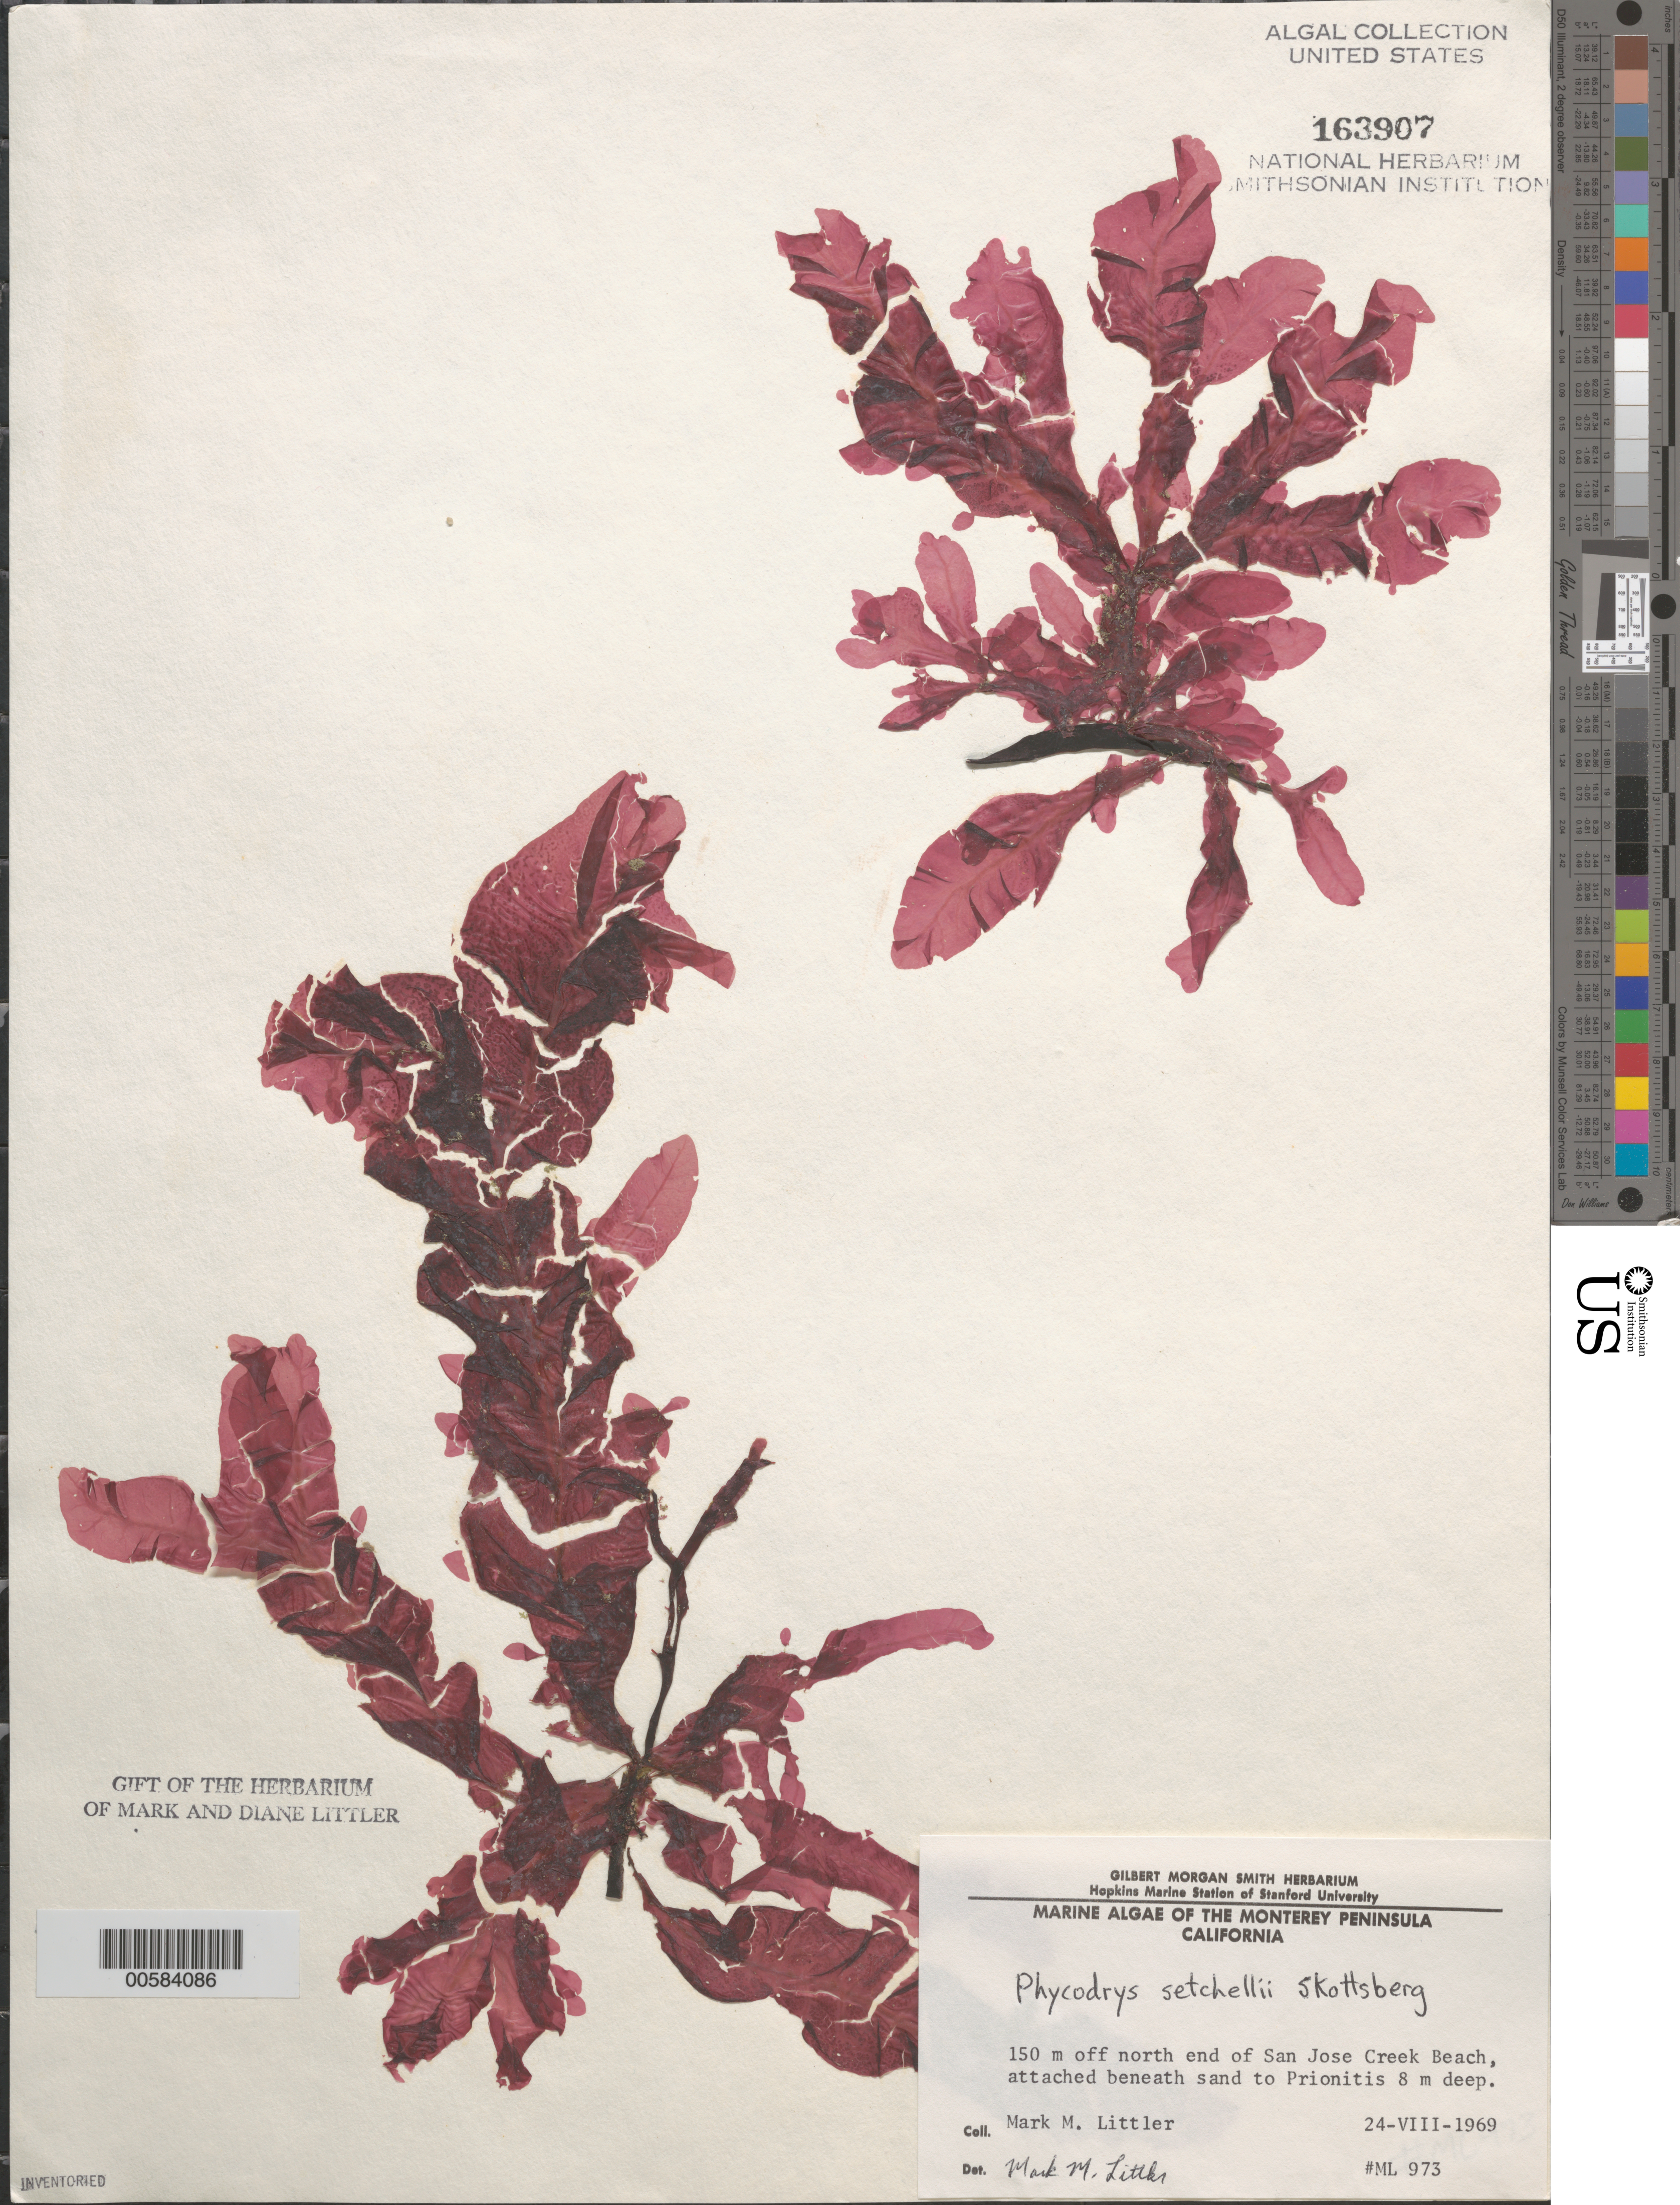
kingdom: Plantae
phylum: Rhodophyta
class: Florideophyceae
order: Ceramiales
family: Delesseriaceae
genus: Phycodrys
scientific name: Phycodrys setchellii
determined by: Littler, M. M.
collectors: M. M. Littler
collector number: ML 973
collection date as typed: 24 Aug 1969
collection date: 1969-08-24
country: United States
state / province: California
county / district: Monterey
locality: San Jose Creek Beach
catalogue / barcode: US 163907